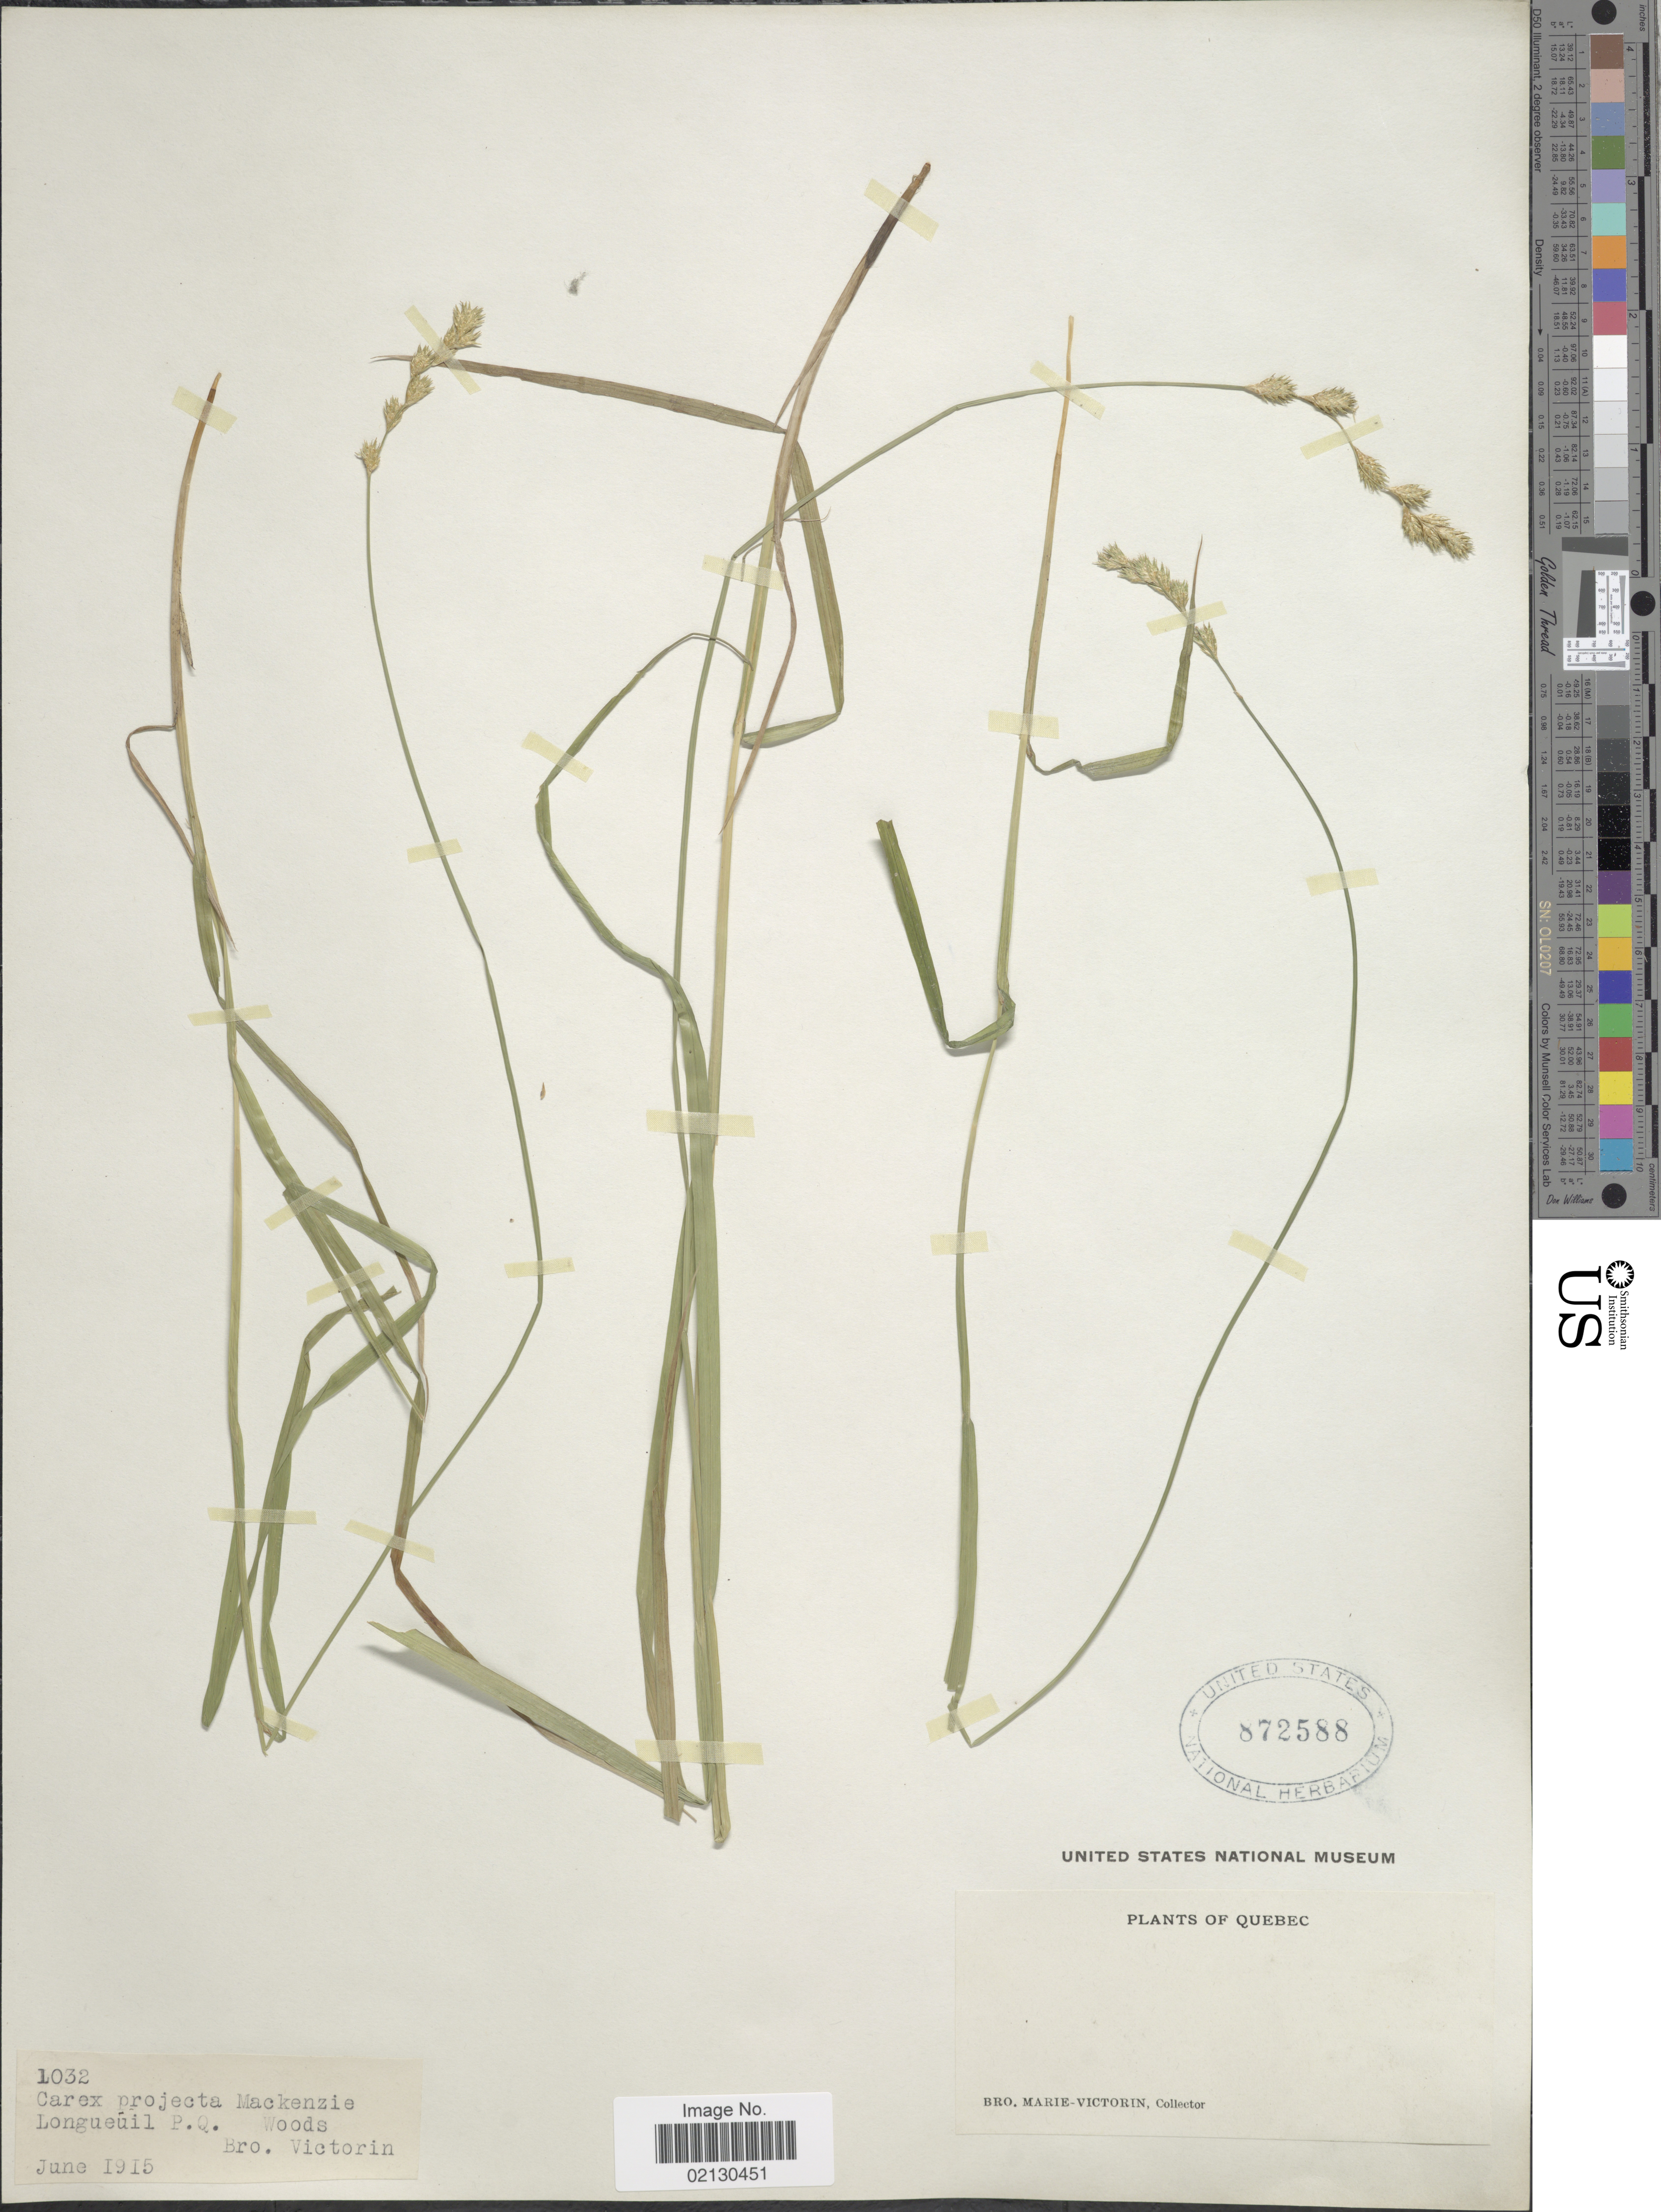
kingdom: Plantae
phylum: Tracheophyta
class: Liliopsida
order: Poales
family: Cyperaceae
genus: Carex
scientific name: Carex projecta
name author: Mack.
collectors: Fr. Marie-Victorin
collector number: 1032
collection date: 1915-06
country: Canada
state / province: Quebec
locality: Longueuil P.Q.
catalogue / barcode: US 872588